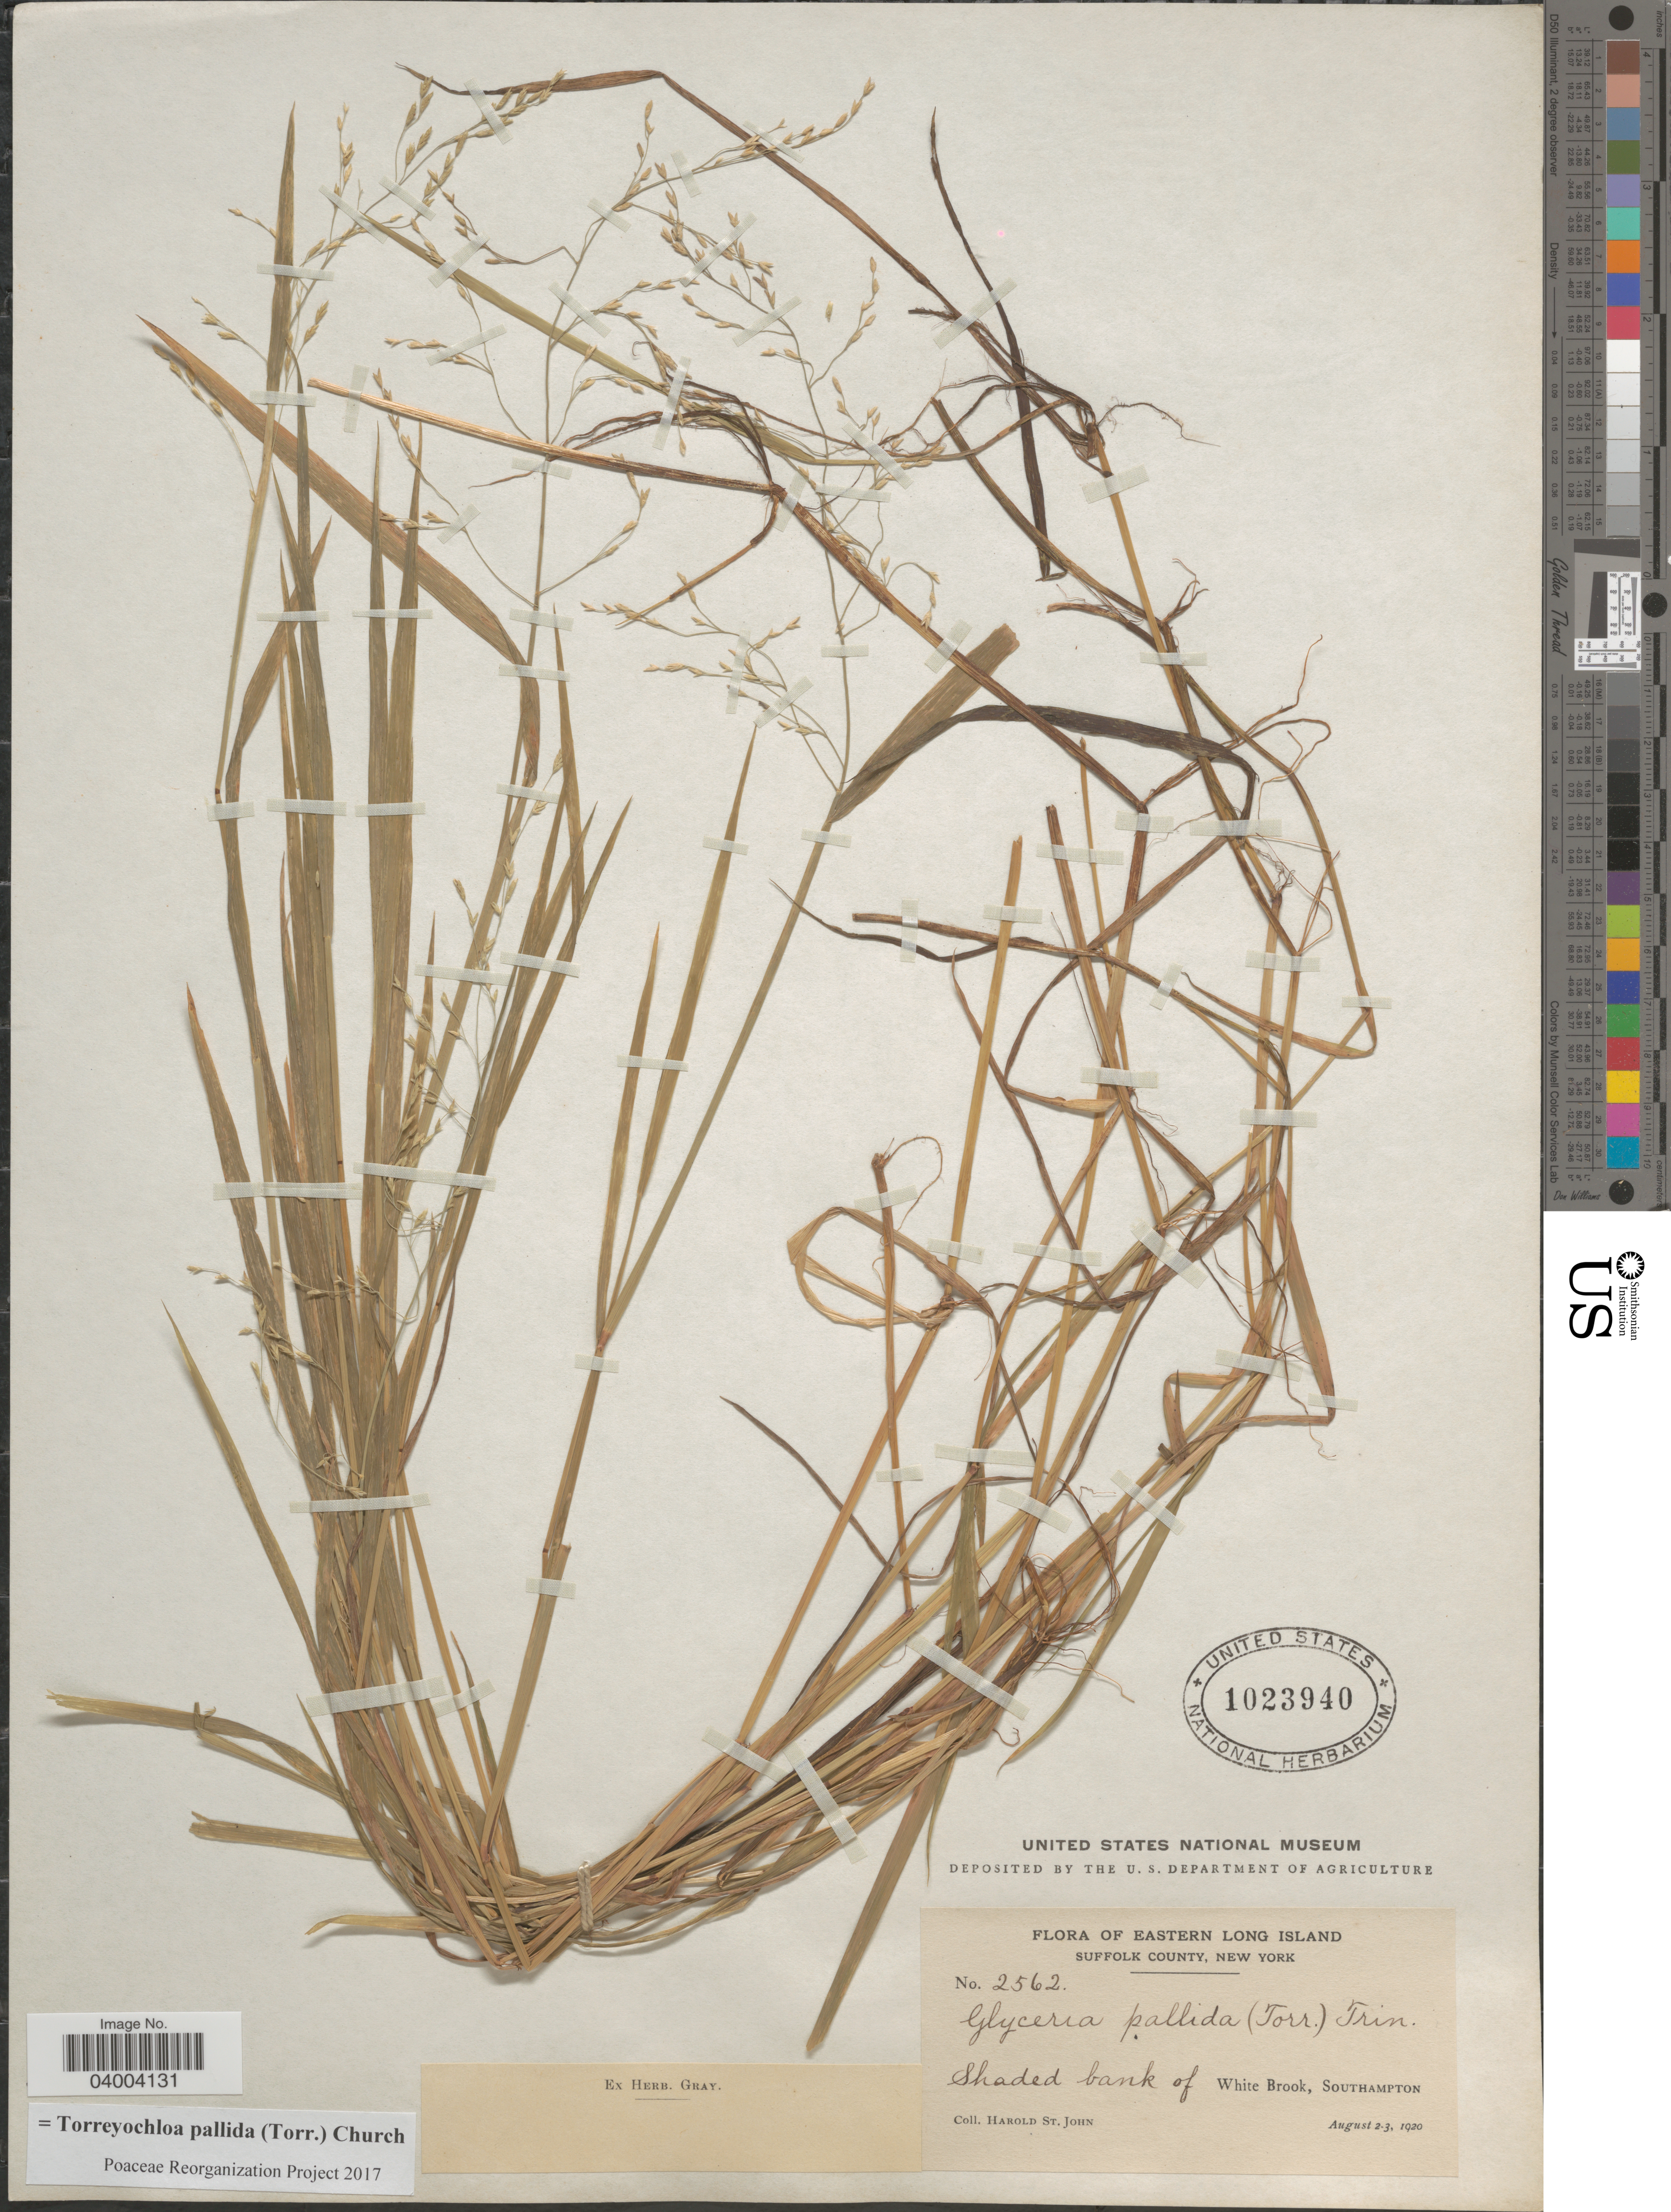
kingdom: Plantae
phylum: Tracheophyta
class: Liliopsida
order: Poales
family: Poaceae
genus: Torreyochloa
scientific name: Torreyochloa pallida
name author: (Torr.) G.L. Church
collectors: H. St. John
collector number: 2562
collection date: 1920-08-02/1920-08-03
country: United States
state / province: New York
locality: Eastern Long Island. Suffolk County. Shaded bank of White Brook, Southampton.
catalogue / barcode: US 1023940